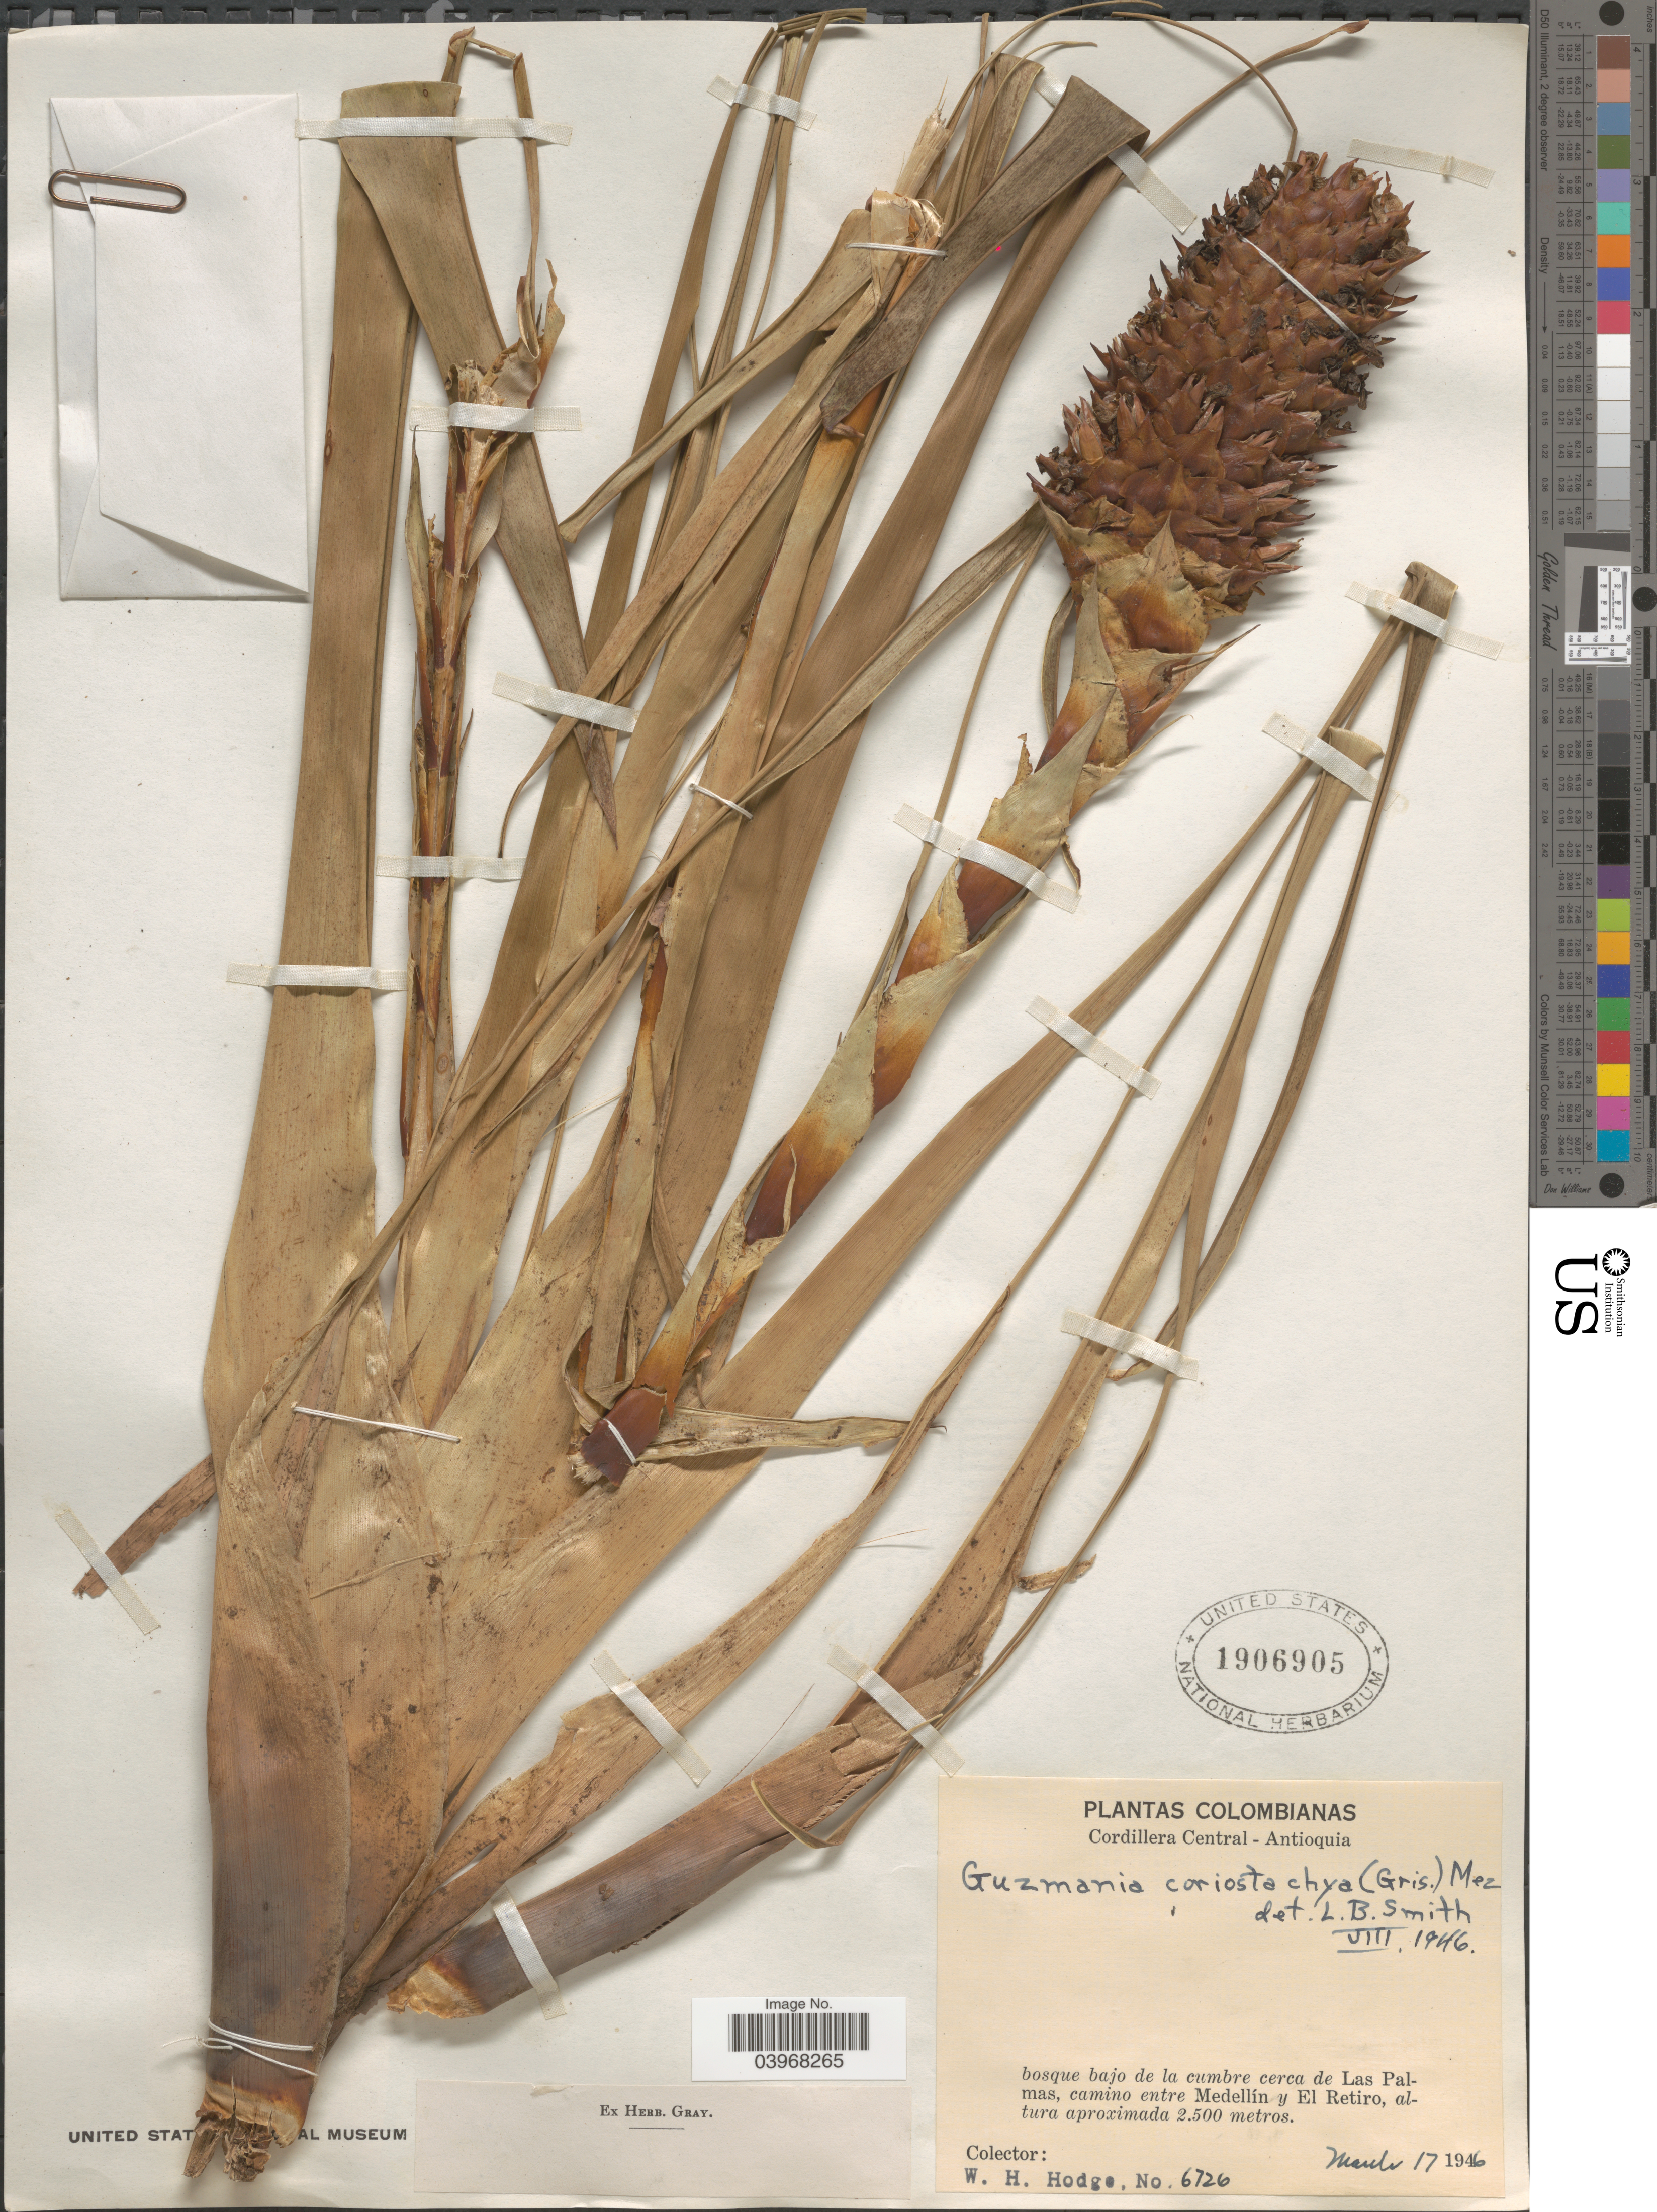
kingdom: Plantae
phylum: Tracheophyta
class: Liliopsida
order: Poales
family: Bromeliaceae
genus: Guzmania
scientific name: Guzmania coriostachya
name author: (Griseb.) Mez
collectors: W. Hodge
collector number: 6726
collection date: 1946-03-17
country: Colombia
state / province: Antioquia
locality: Cordillera Central - Antioquia. Bosque bajo de la cumbre cerca de Las Palmas, camino entre Medellín y El Retiro.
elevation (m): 2500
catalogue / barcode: US 1906905